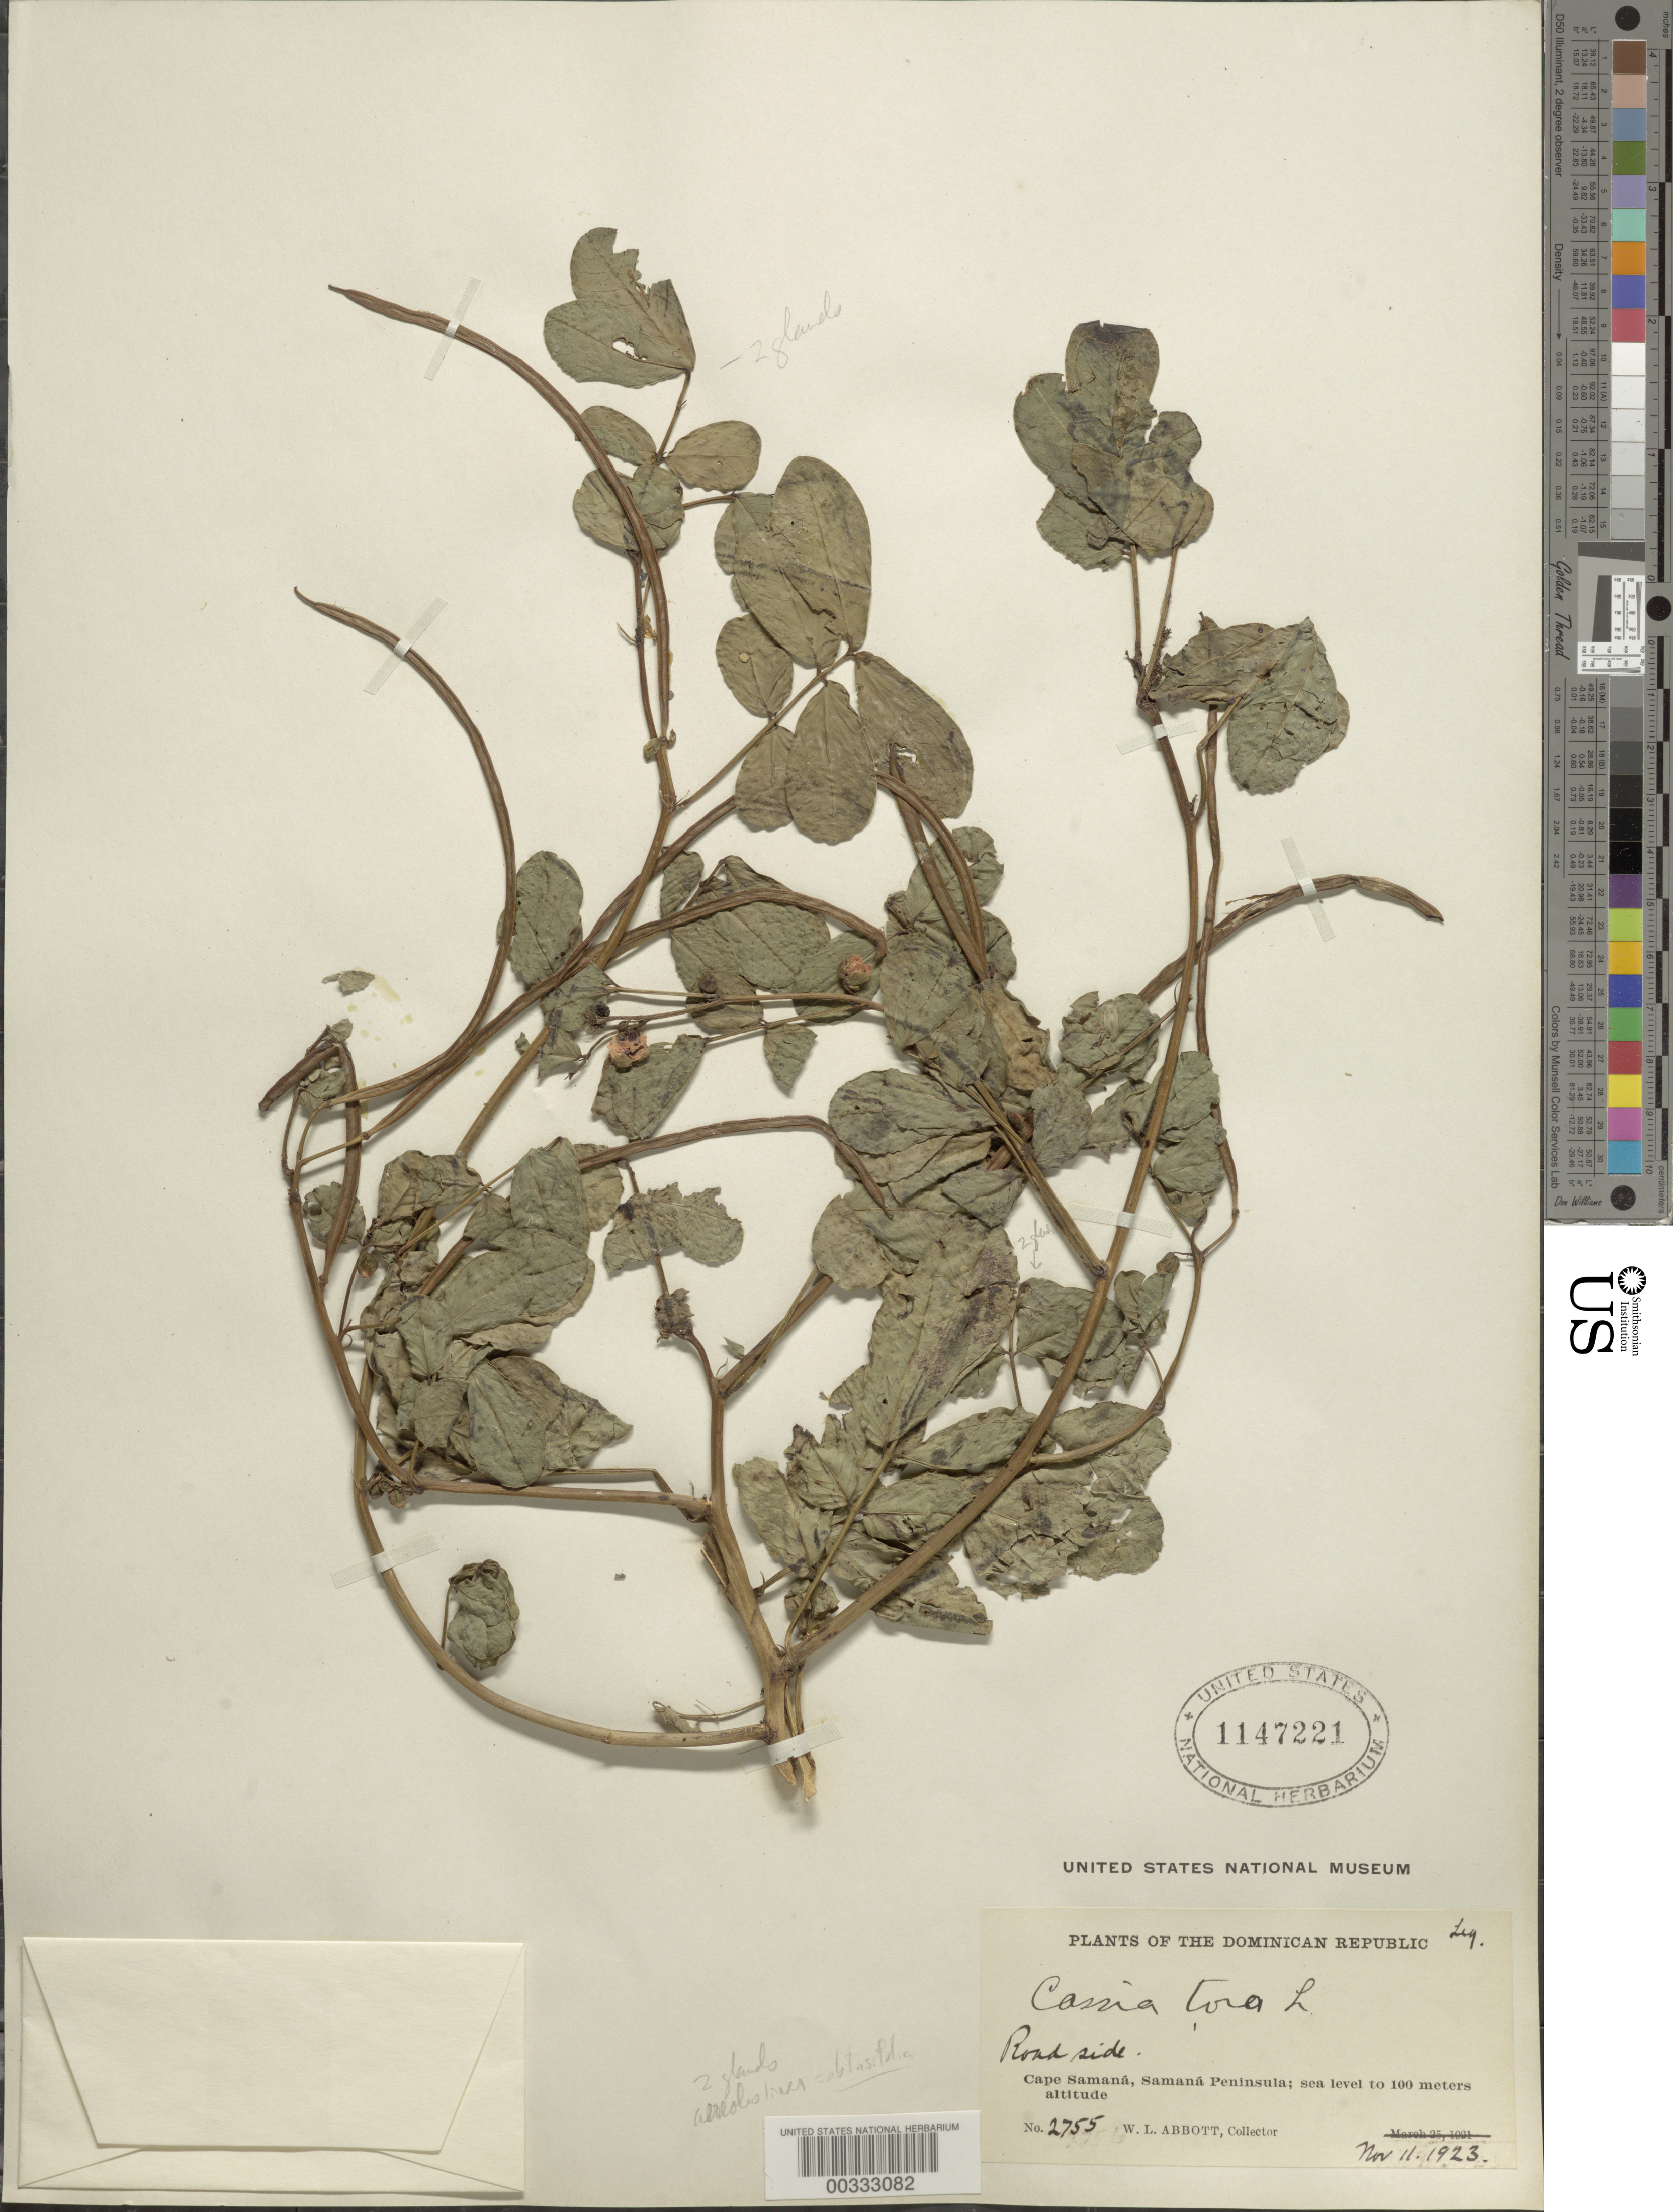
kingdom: Plantae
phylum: Tracheophyta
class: Magnoliopsida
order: Fabales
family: Fabaceae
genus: Senna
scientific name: Senna obtusifolia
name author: (L.) H.S. Irwin & Barneby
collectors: W. L. Abbott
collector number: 2755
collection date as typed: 11 Nov 1923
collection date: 1923-11-11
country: Dominican Republic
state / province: Samaná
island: Hispaniola Island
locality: Cape samana, samana peninsula [Samana Peninsula]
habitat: Roadside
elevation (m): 0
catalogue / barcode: US 1147221